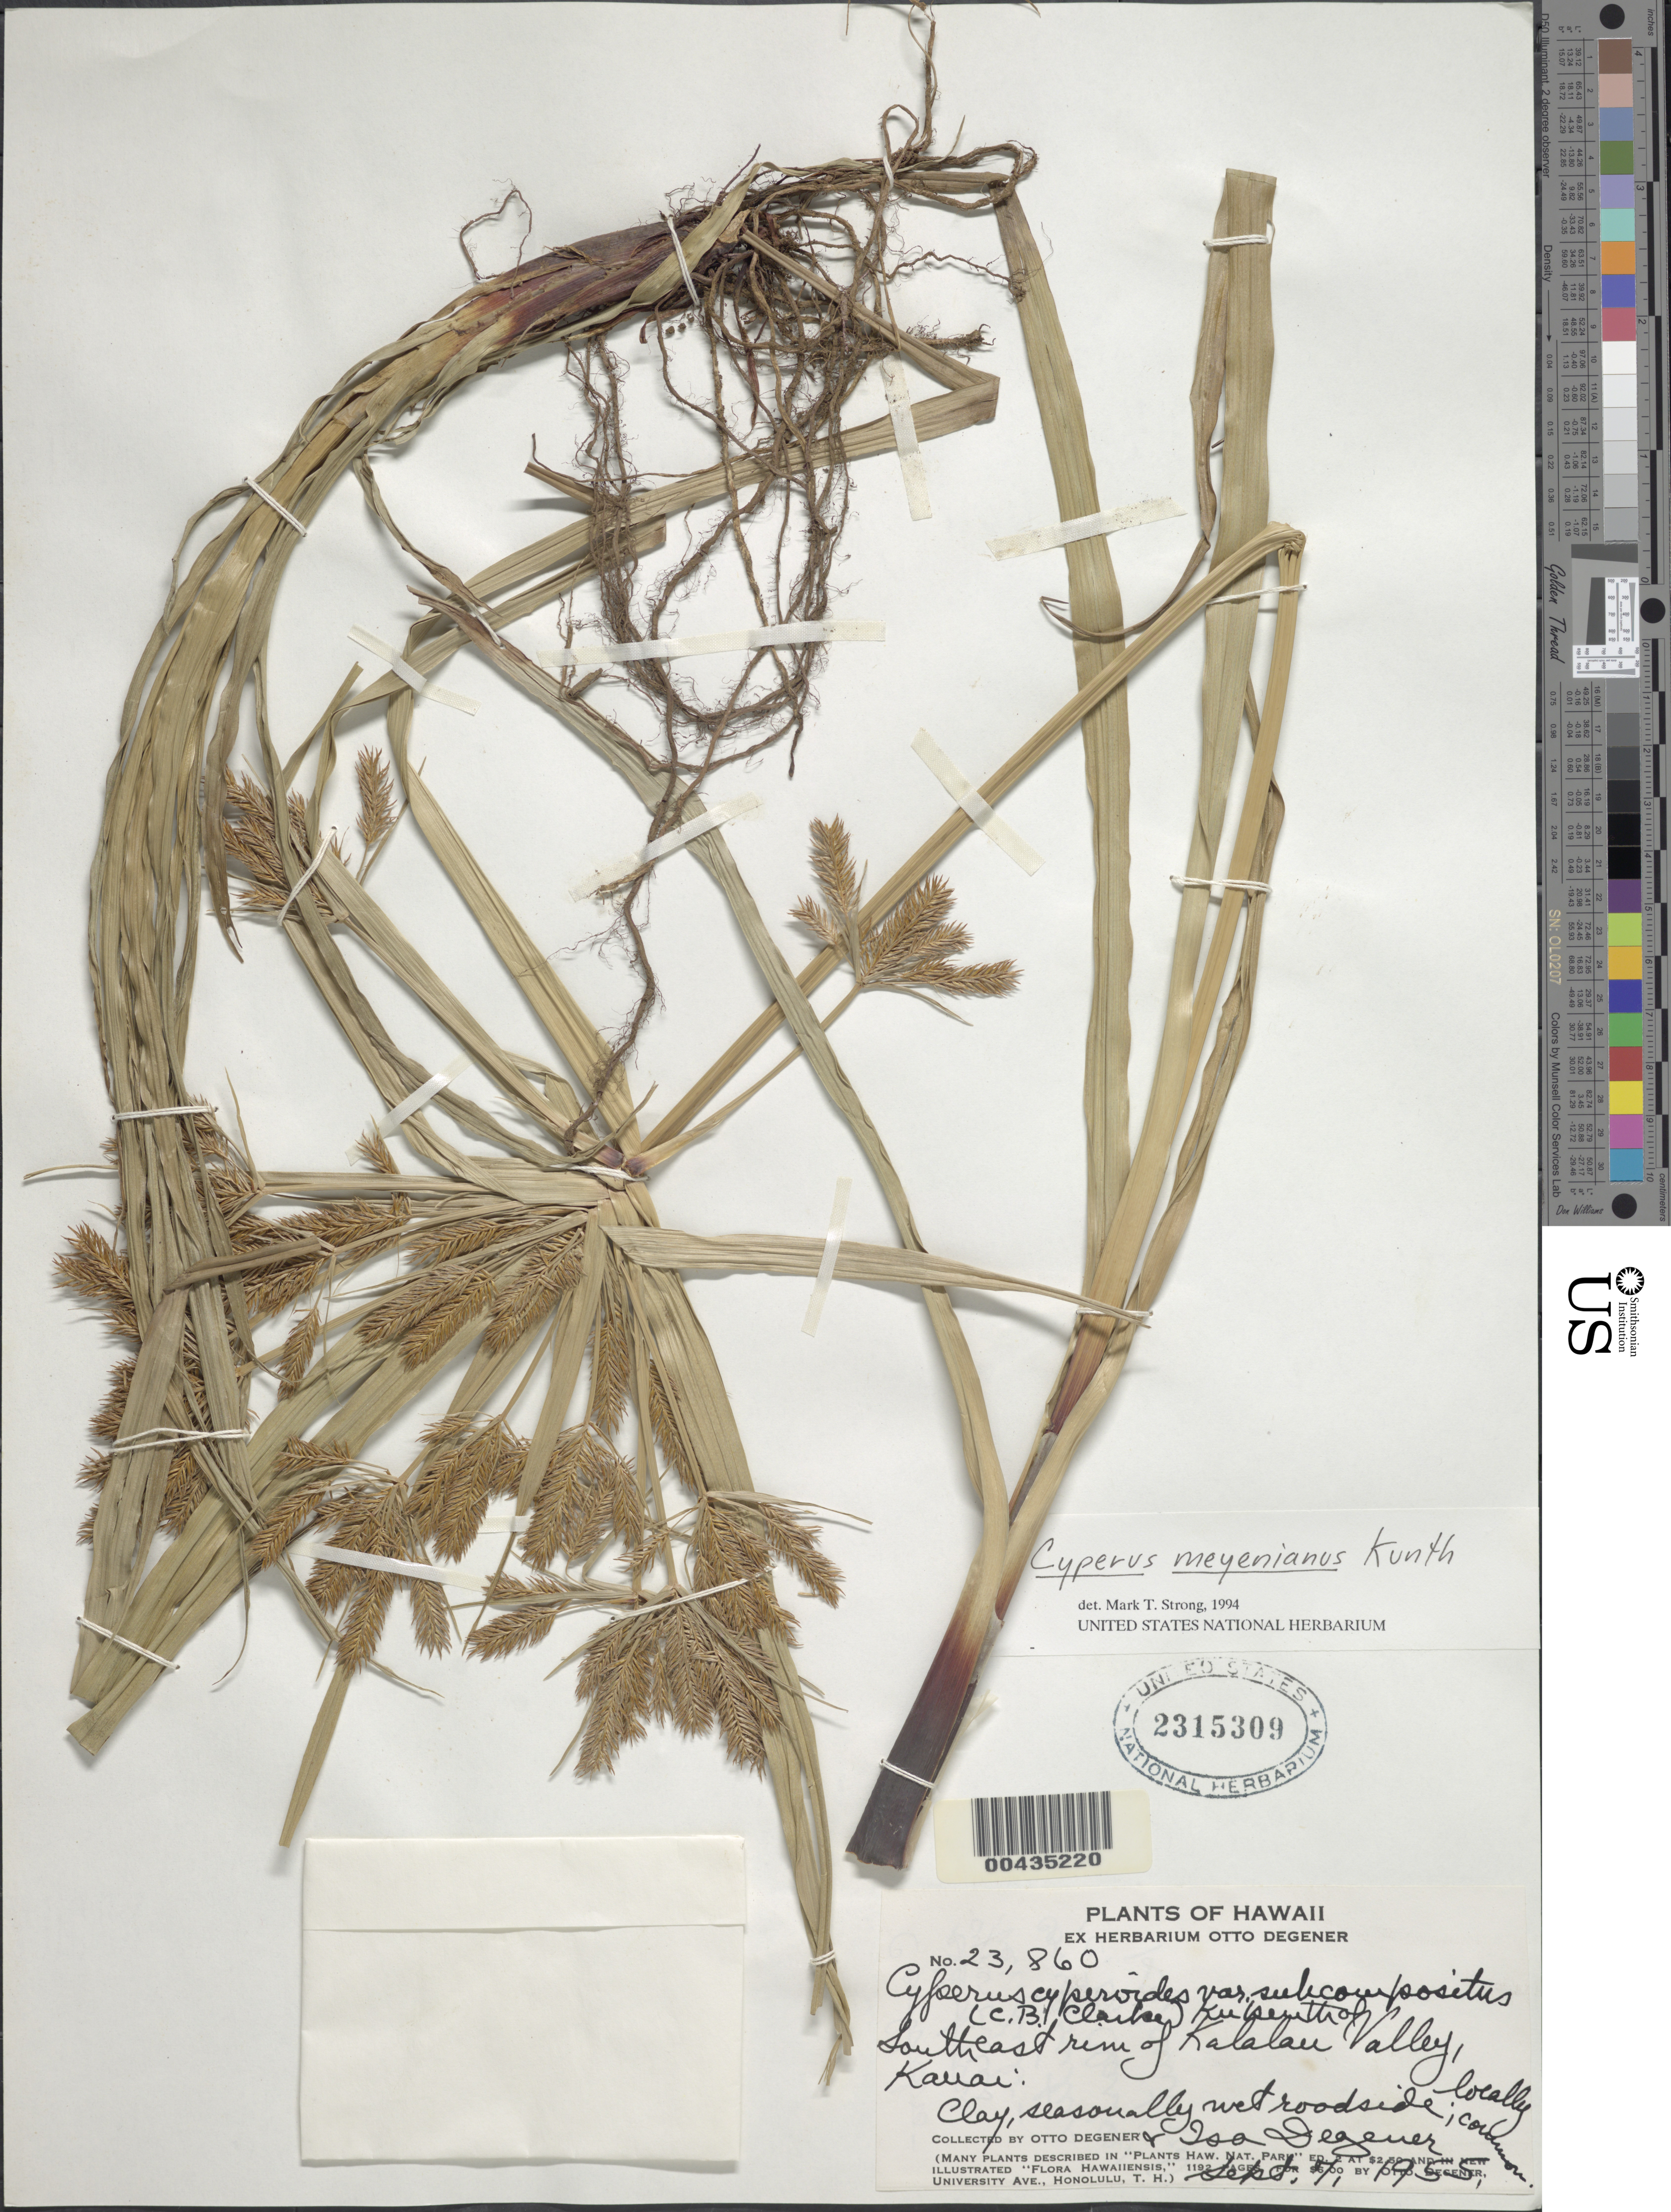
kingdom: Plantae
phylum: Tracheophyta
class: Liliopsida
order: Poales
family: Cyperaceae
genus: Cyperus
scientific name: Cyperus meyenianus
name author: Kunth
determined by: Strong, M. T., (US), Smithsonian Institution - National Museum of Natural History (UNITED STATES)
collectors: O. Degener & I. Degener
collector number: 23860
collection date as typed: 7 Sep 1955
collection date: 1955-09-07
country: United States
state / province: Hawaii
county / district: Kauai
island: Kaua'i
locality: Southeast rim of Kalalau Valley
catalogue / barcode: US 2315309